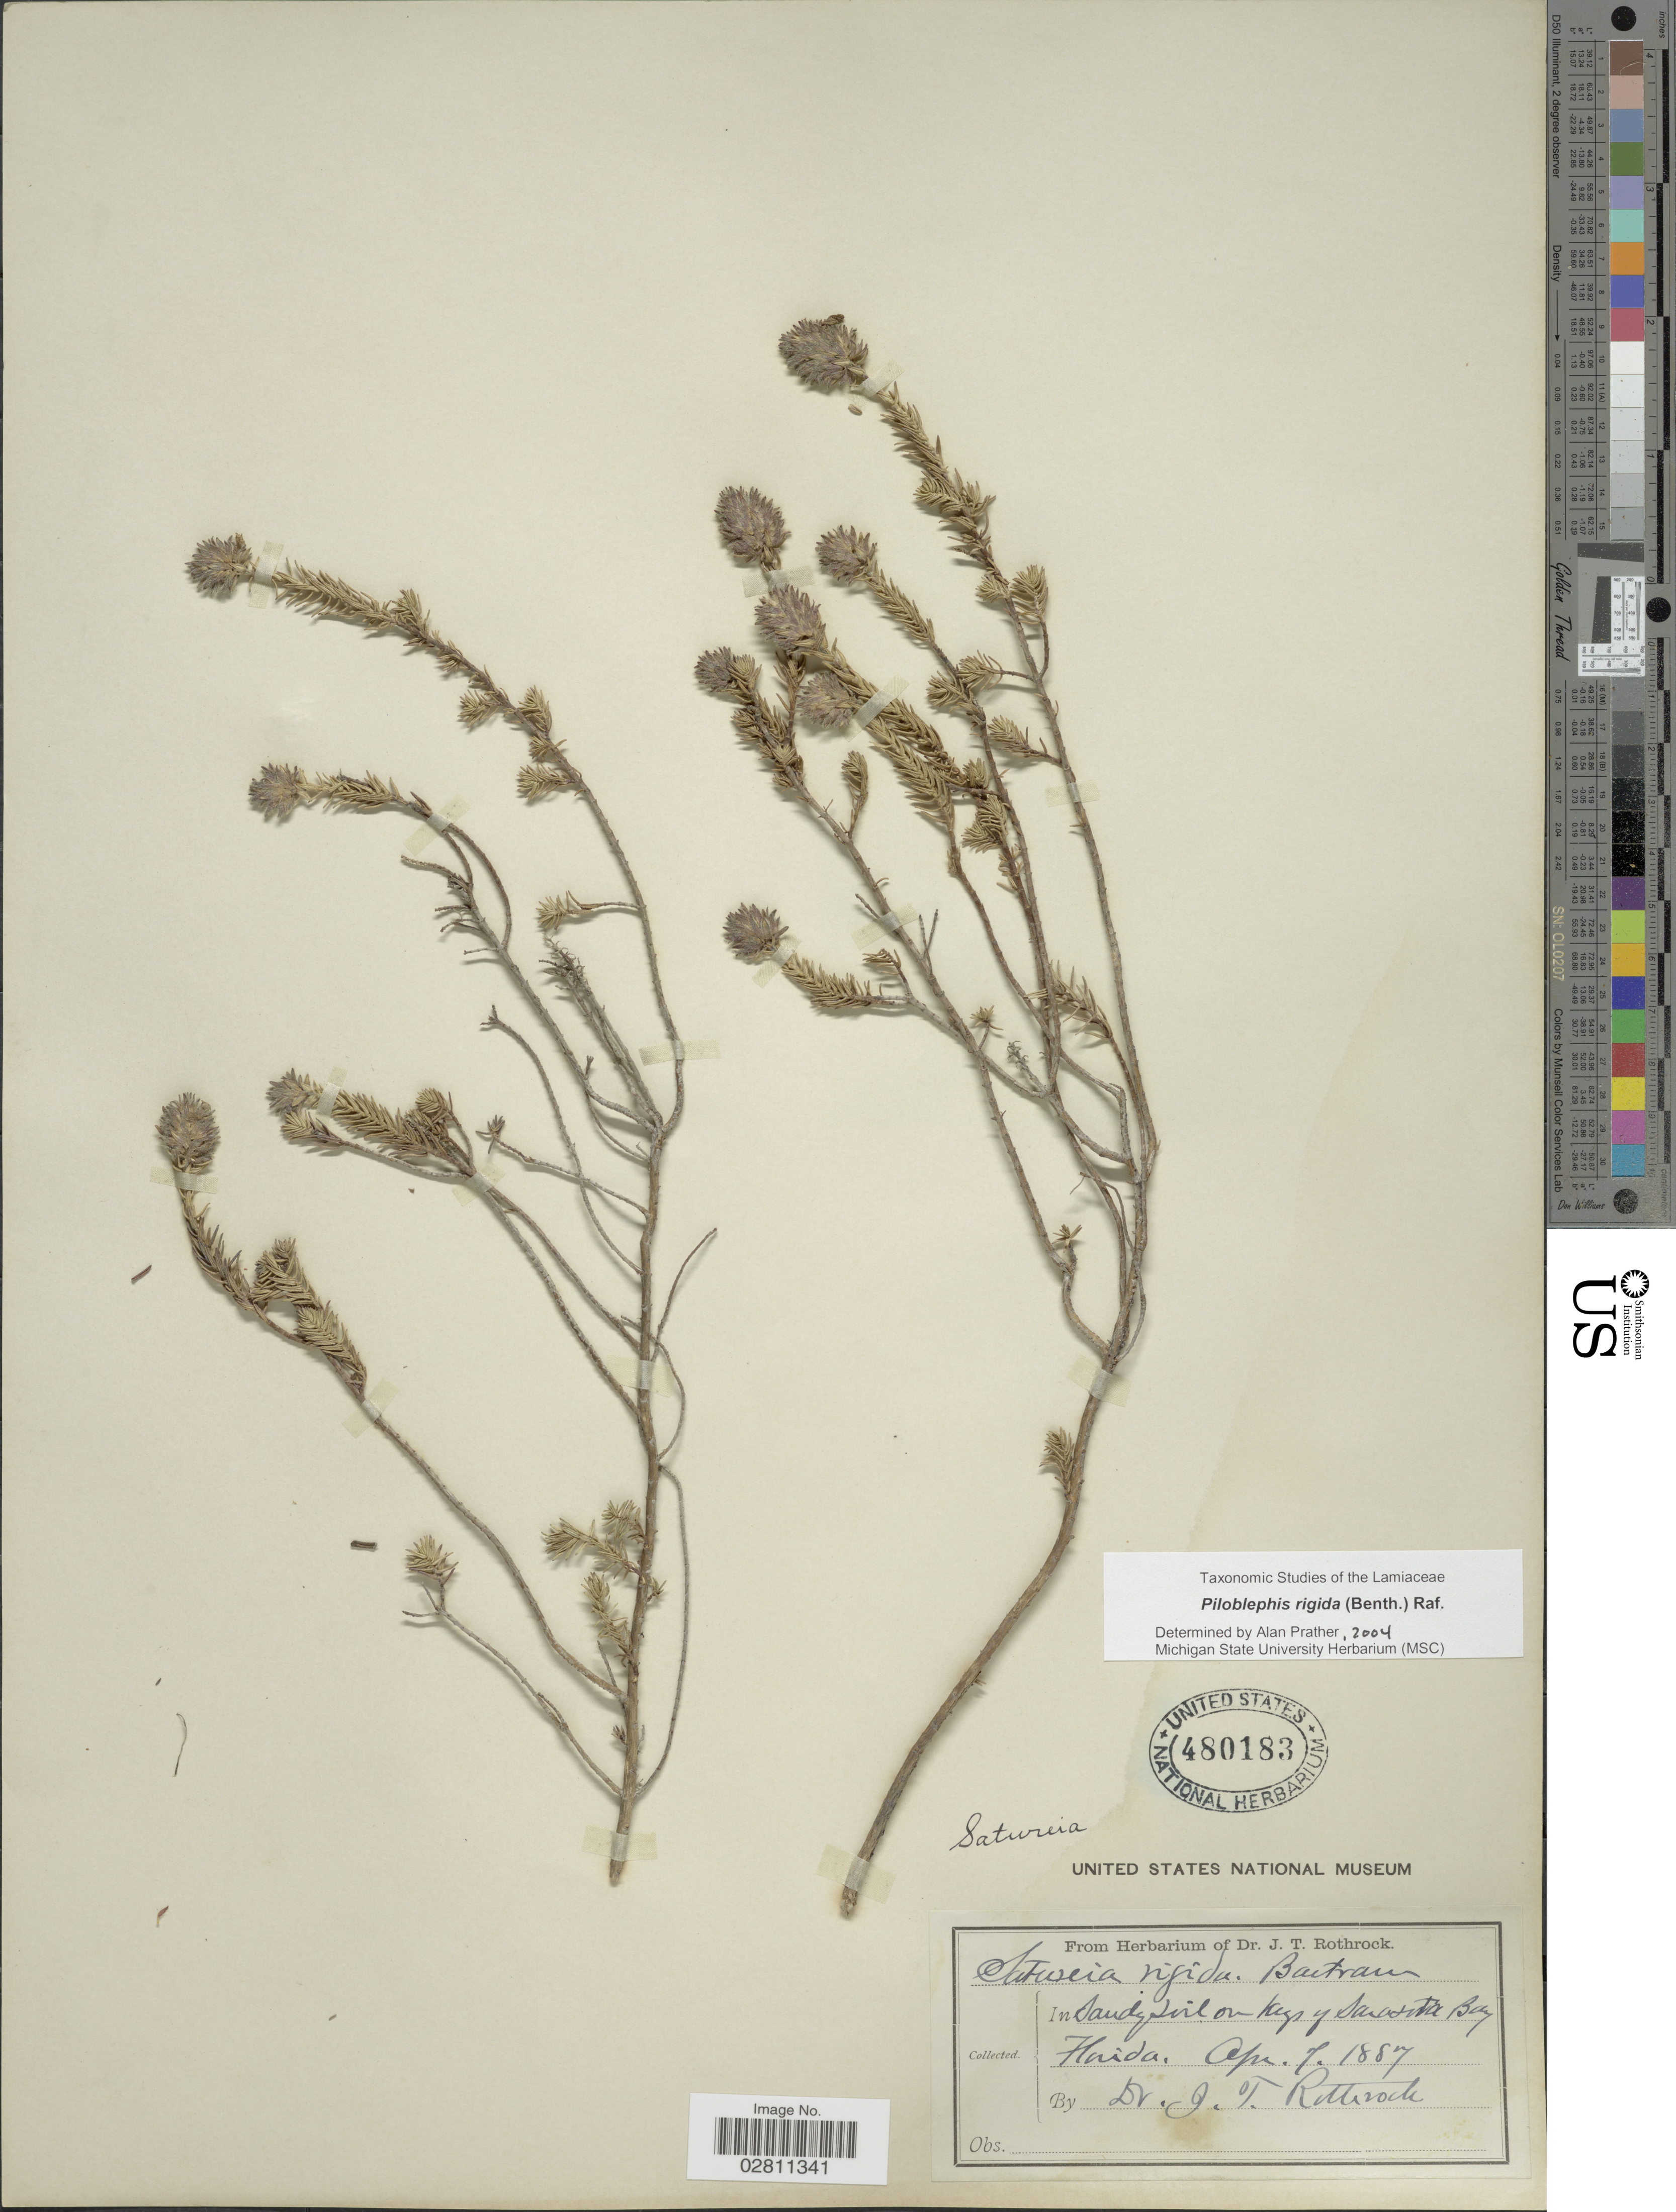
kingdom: Plantae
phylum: Tracheophyta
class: Magnoliopsida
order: Lamiales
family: Lamiaceae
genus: Piloblephis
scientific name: Piloblephis rigida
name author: (Bartram ex Benth.) Raf.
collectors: J. T. Rothrock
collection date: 1887-04-07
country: United States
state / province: Florida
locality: Sandy soil on Keys of Sarasota Bay.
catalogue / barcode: US 480183